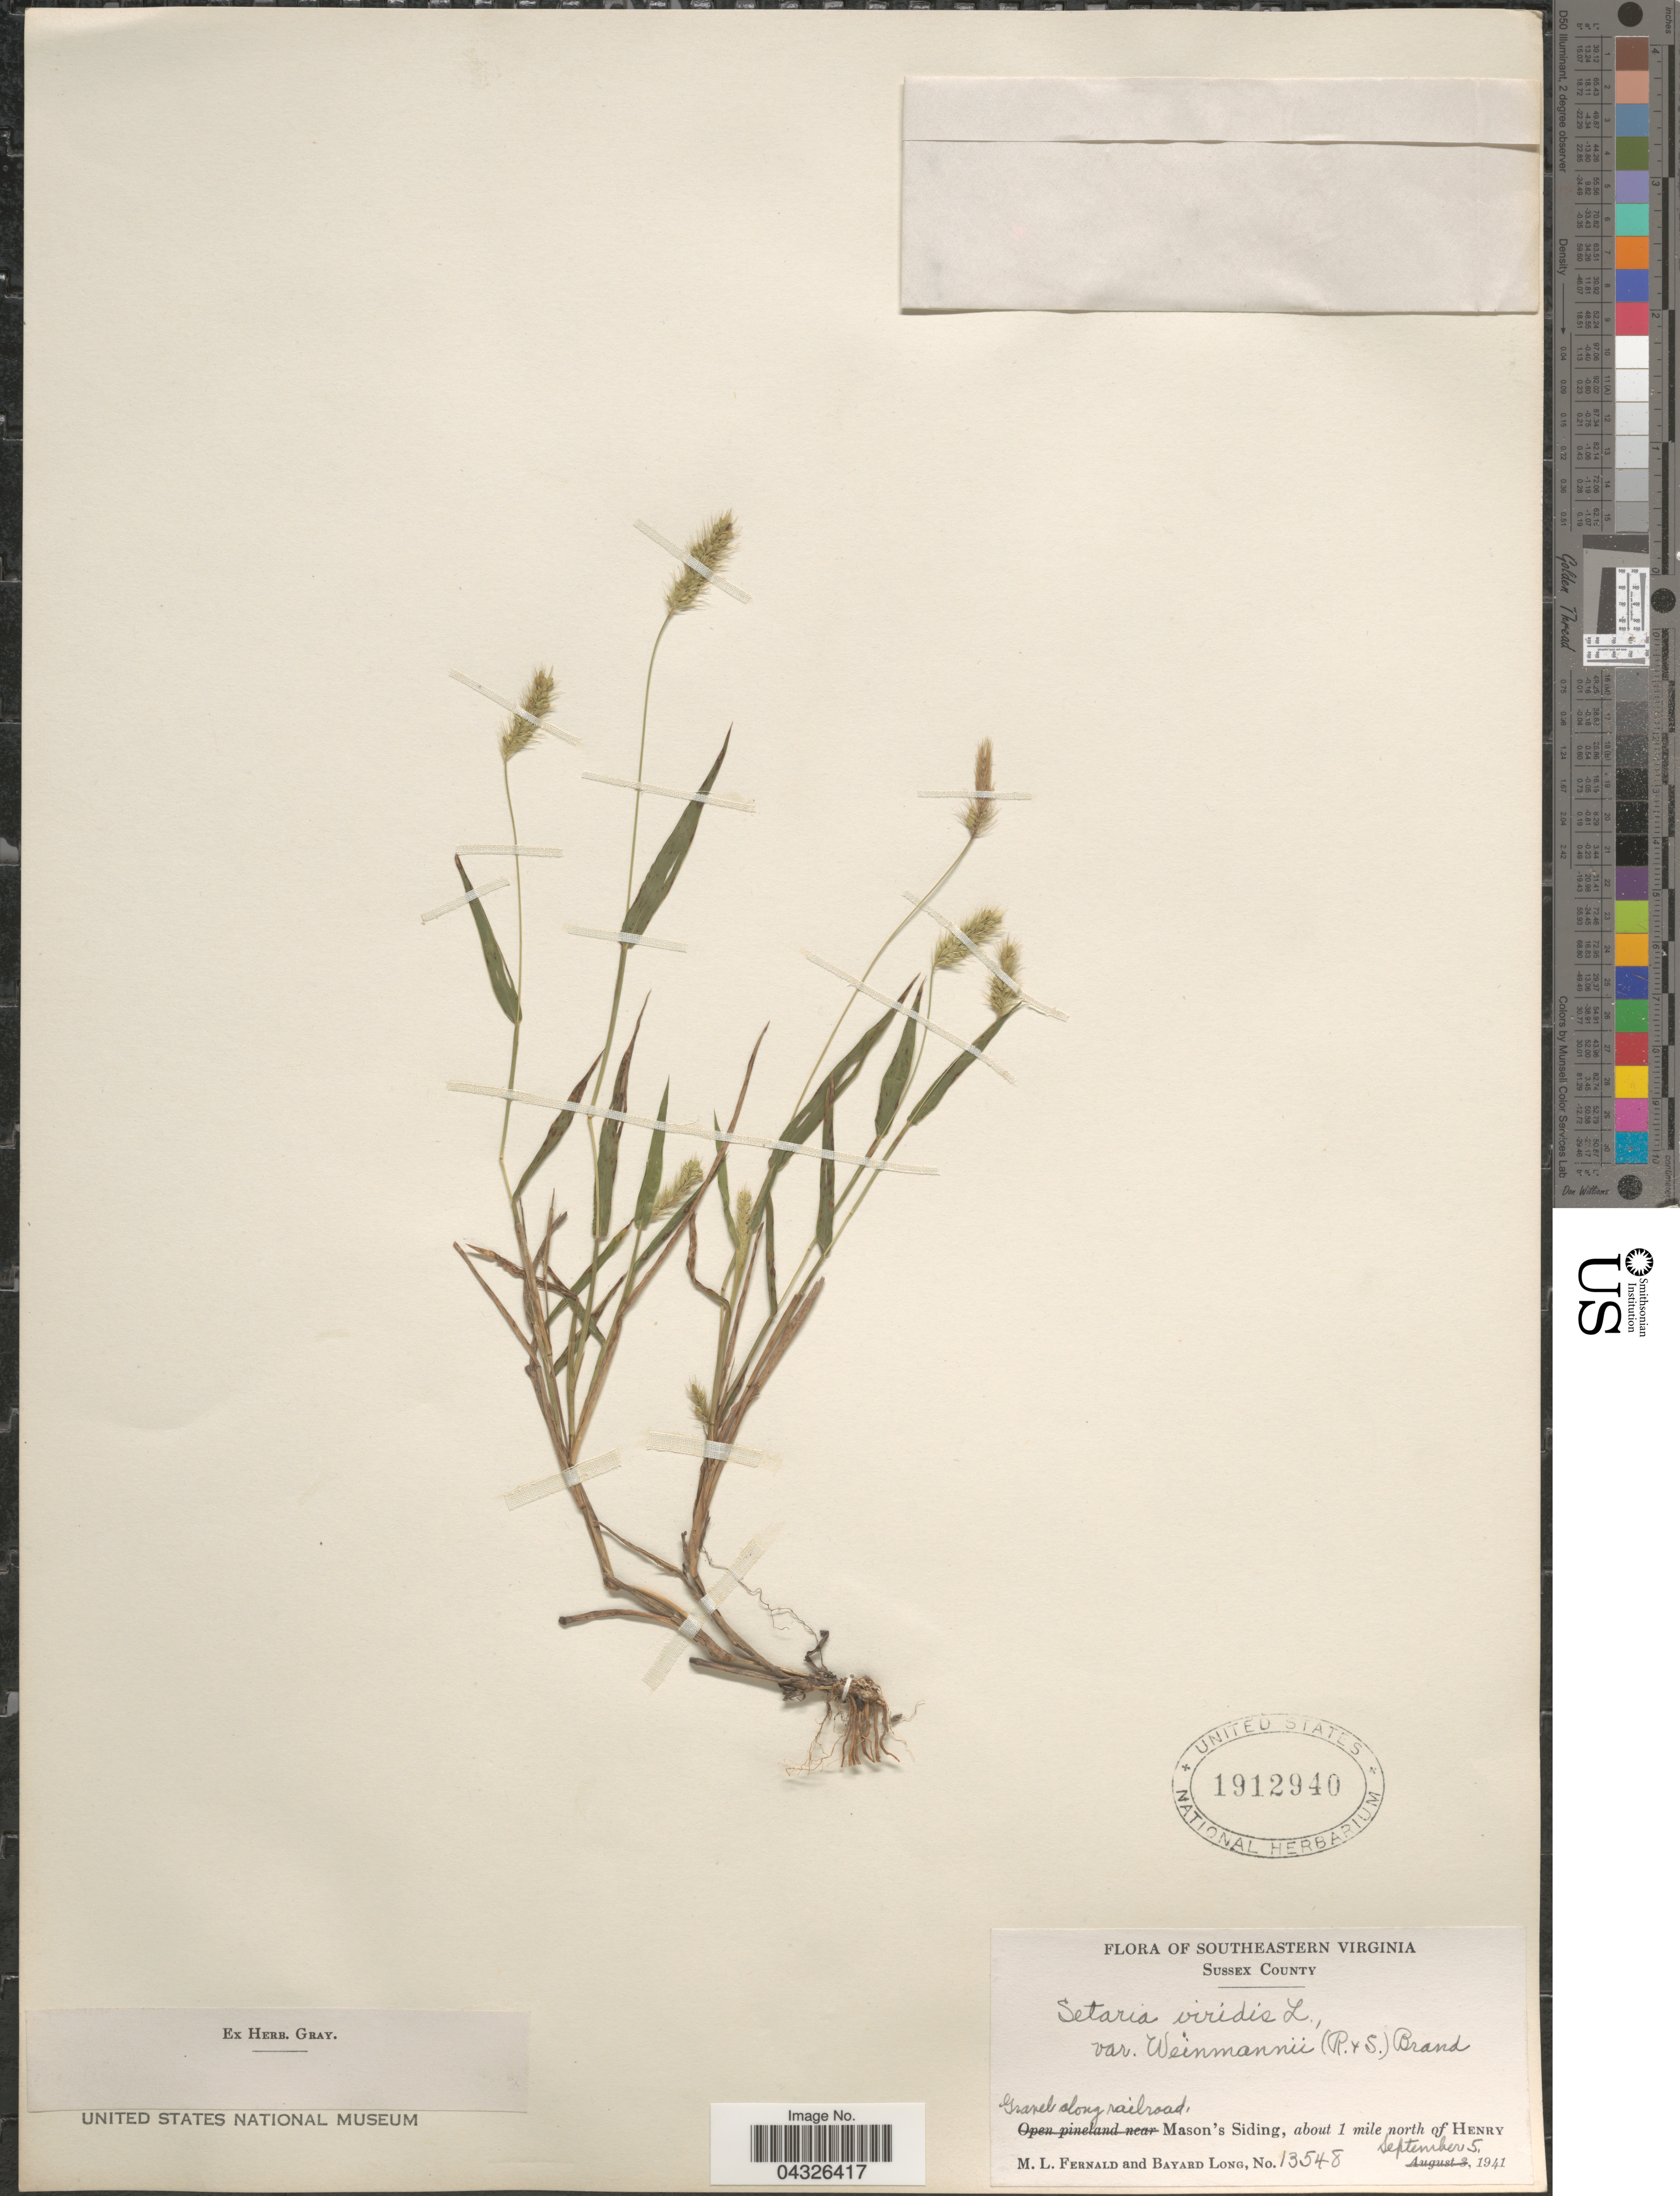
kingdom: Plantae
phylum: Tracheophyta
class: Liliopsida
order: Poales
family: Poaceae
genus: Setaria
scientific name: Setaria viridis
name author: (L.) P. Beauv.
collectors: M. L. Fernald & B. Long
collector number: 13548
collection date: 1941-09-05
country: United States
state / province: Virginia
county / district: Sussex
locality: Southeastern Virginia. Sussex County. Gravel along railroad, Mason's Siding, about 1 mile north of Henry.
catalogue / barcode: US 1912940